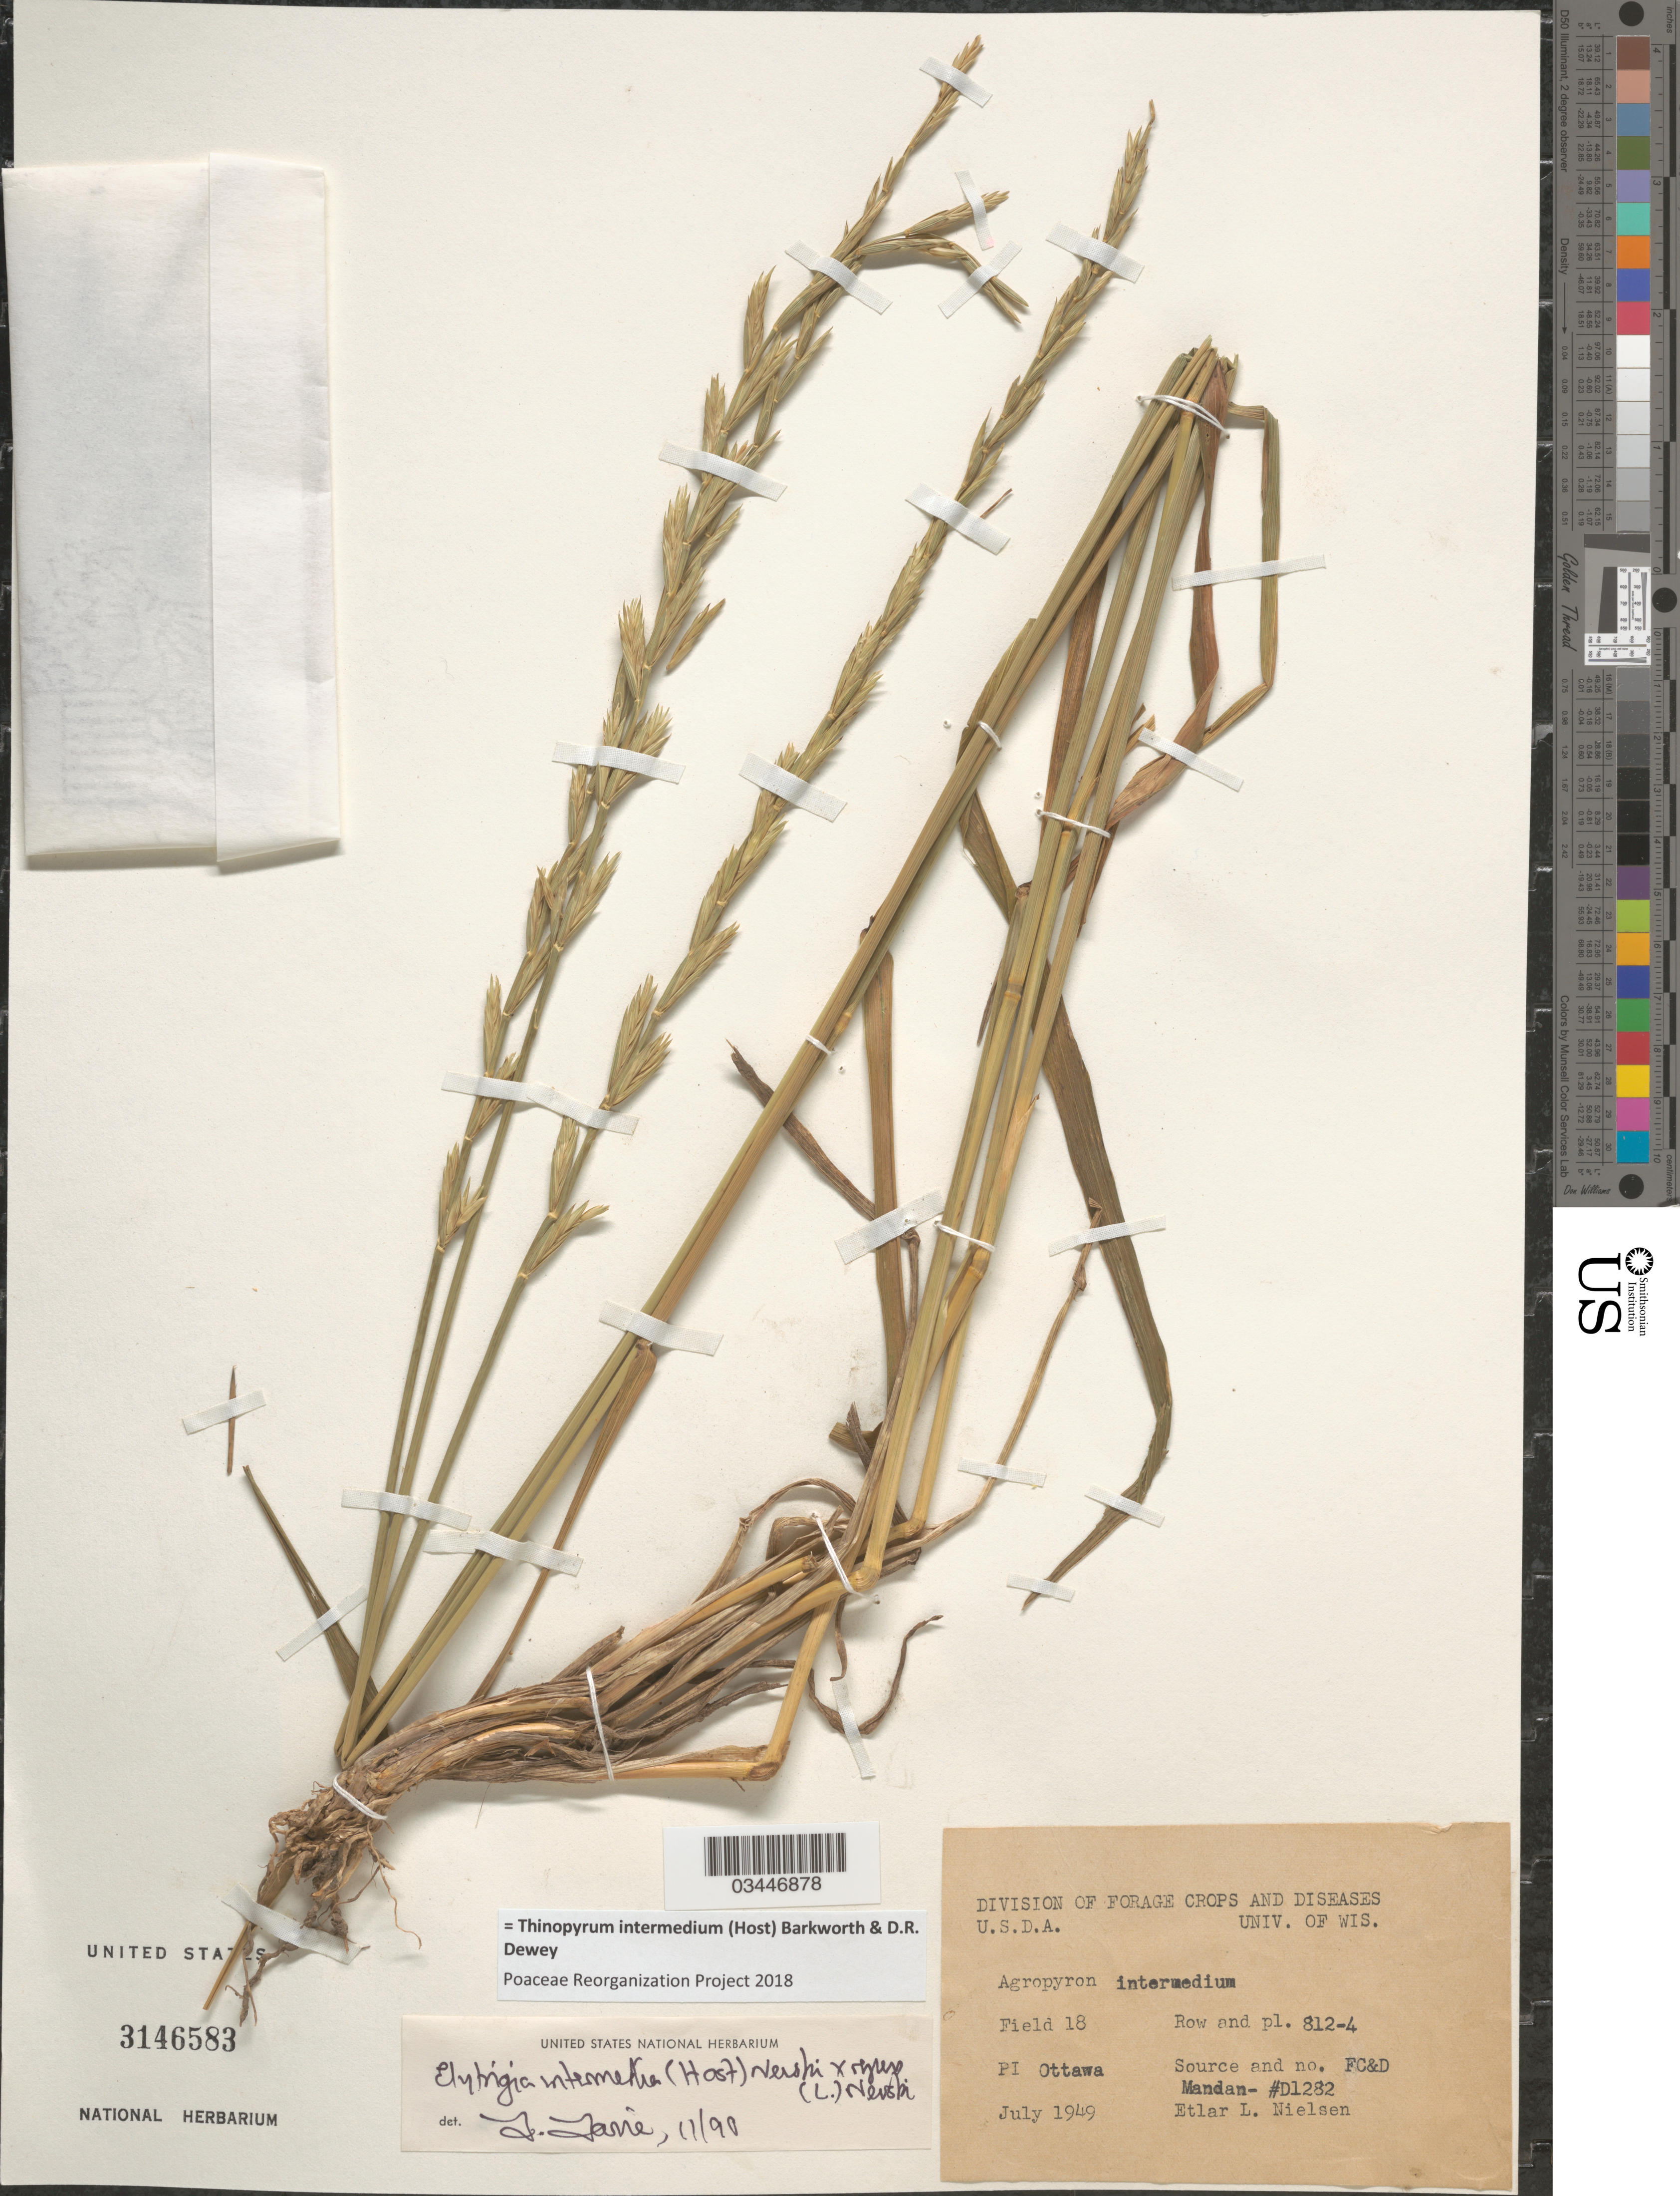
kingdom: Plantae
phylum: Tracheophyta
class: Liliopsida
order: Poales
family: Poaceae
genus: Aegilops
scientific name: Aegilops sp.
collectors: E. L. Nielsen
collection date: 1949-07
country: Canada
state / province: Ontario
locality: Field 18 Row and pl. 812-4. Ottawa.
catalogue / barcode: US 3146583